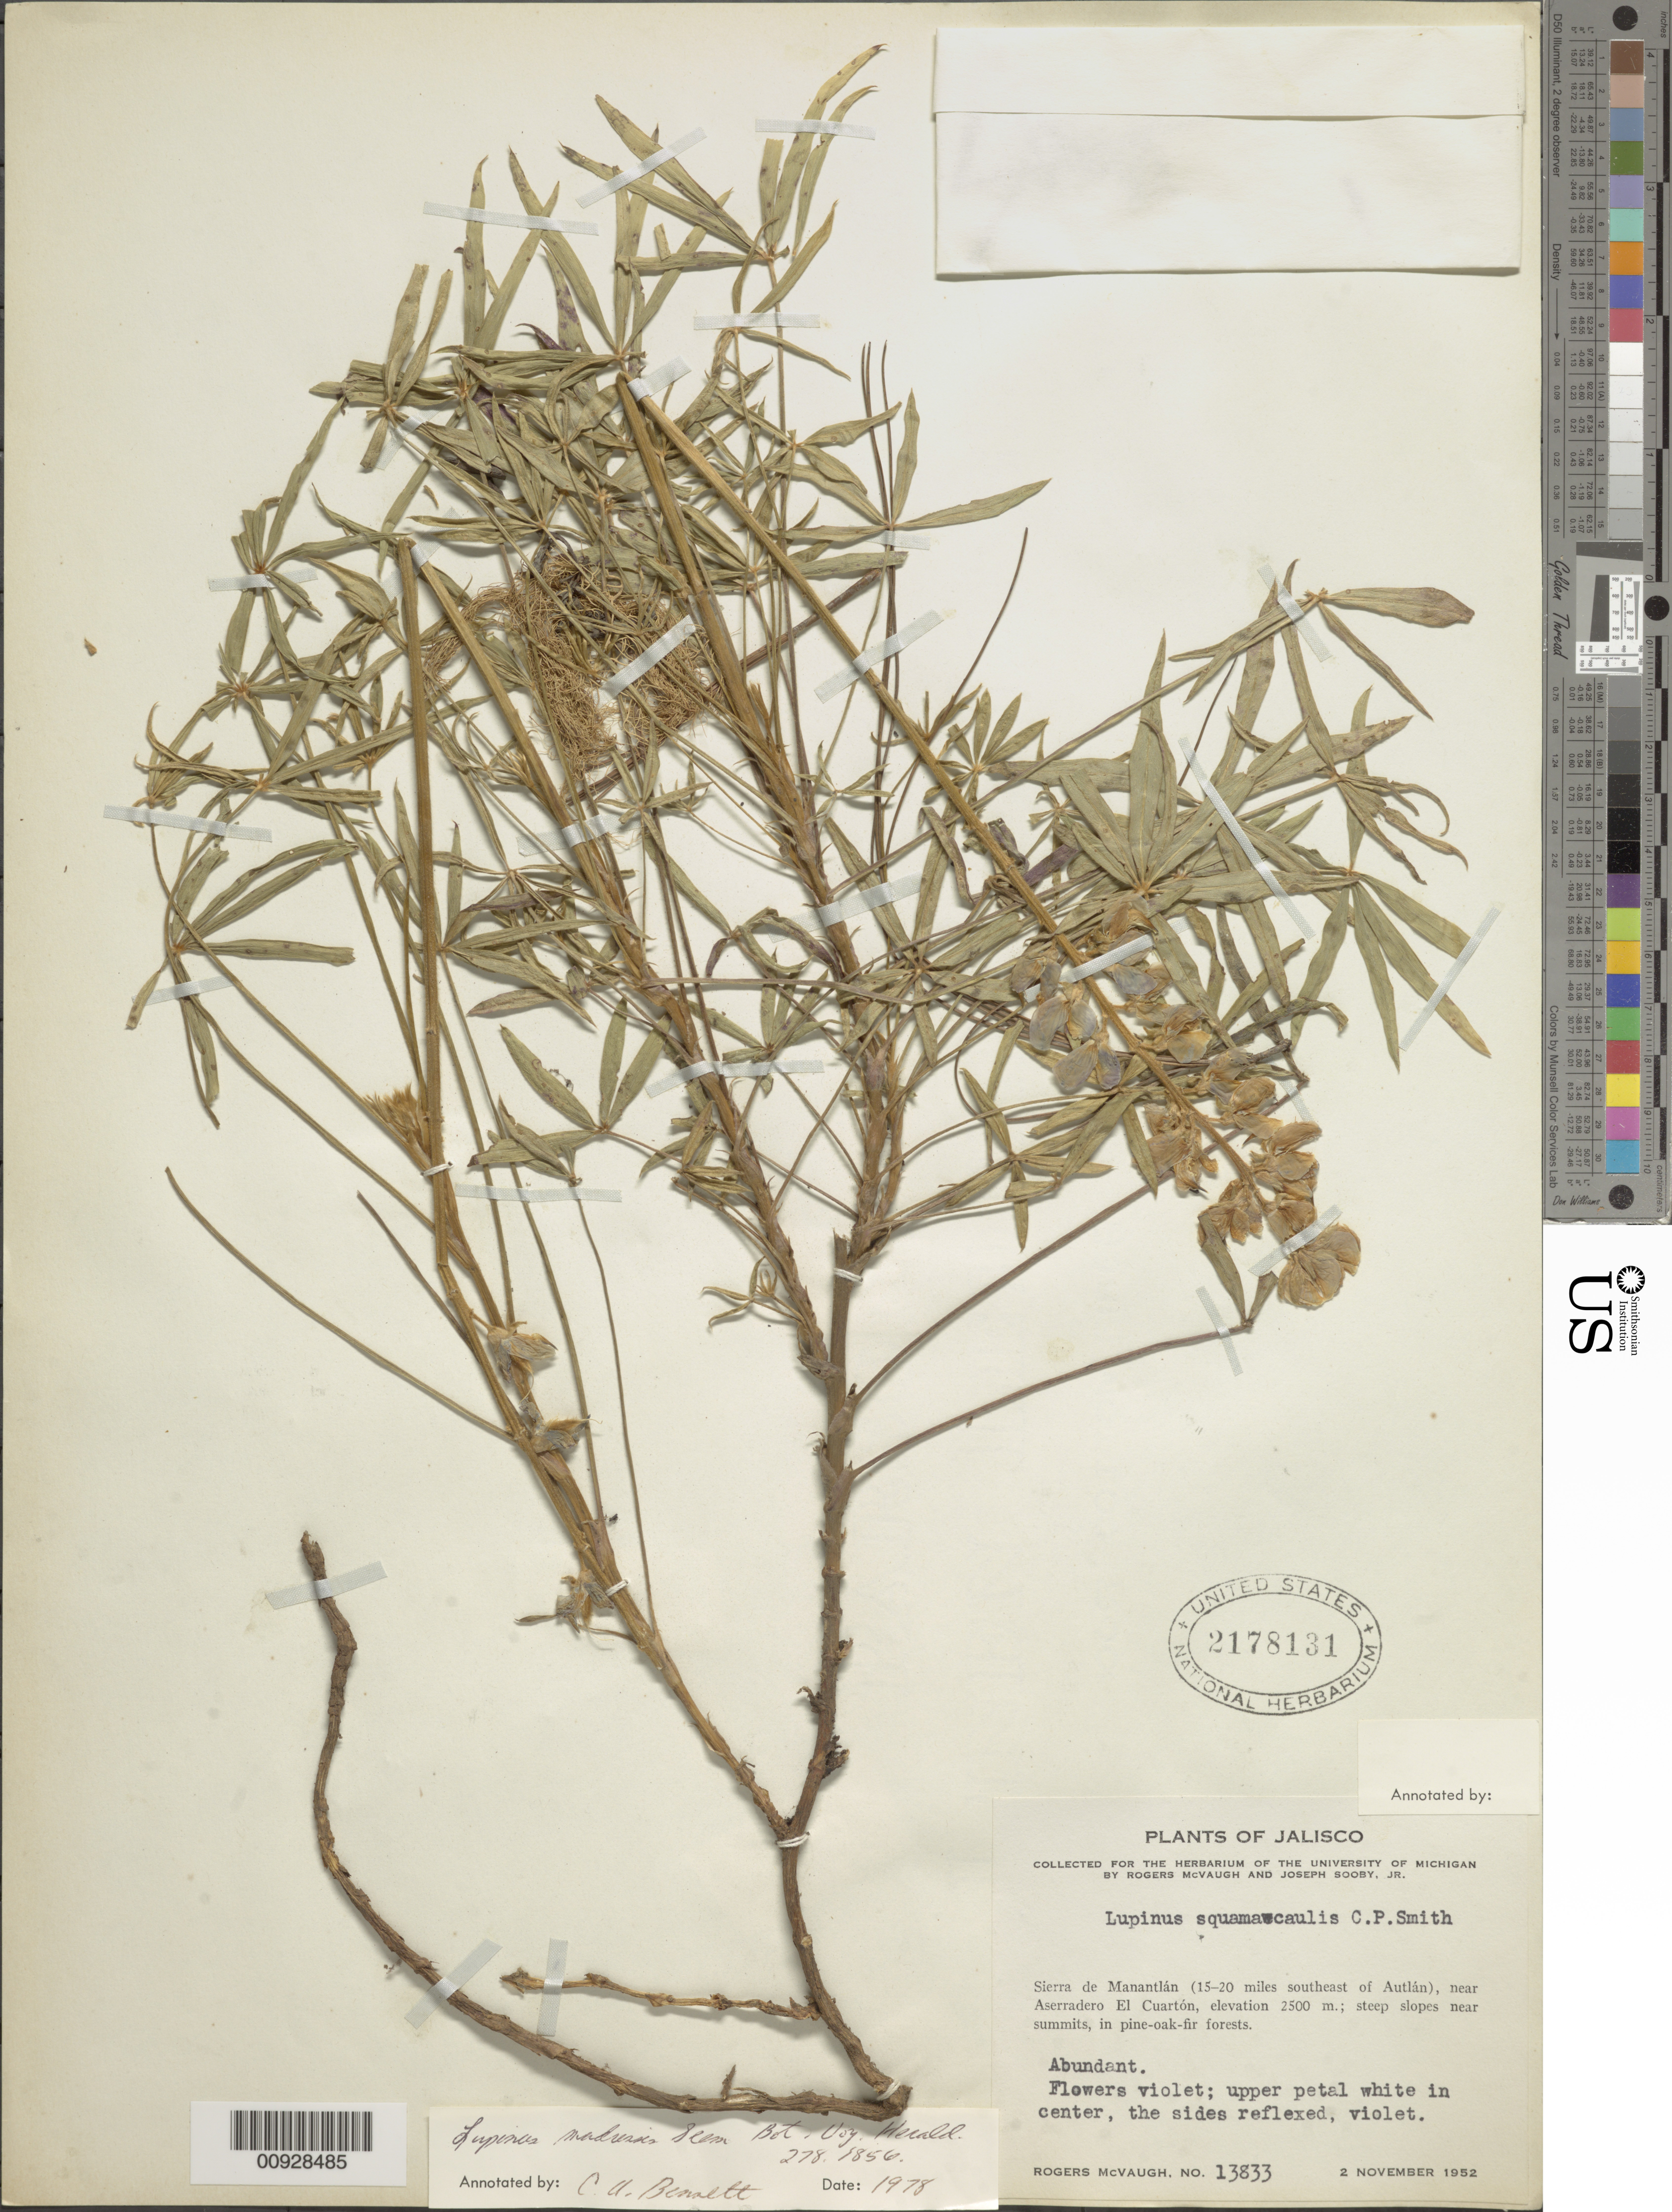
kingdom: Plantae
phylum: Tracheophyta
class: Magnoliopsida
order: Fabales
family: Fabaceae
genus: Lupinus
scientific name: Lupinus madrensis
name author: Seem.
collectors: R. McVaugh & J. Sooby Jr.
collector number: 13833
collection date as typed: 02 Nov 1952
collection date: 1952-11-02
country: Mexico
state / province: Jalisco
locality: Sierra de Manantlán (15-20 miles southeast of Autlán), near Aserradero El Cuartón.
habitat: Steep slopes near summits, in pine oak-fir forests.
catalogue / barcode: US 2178131